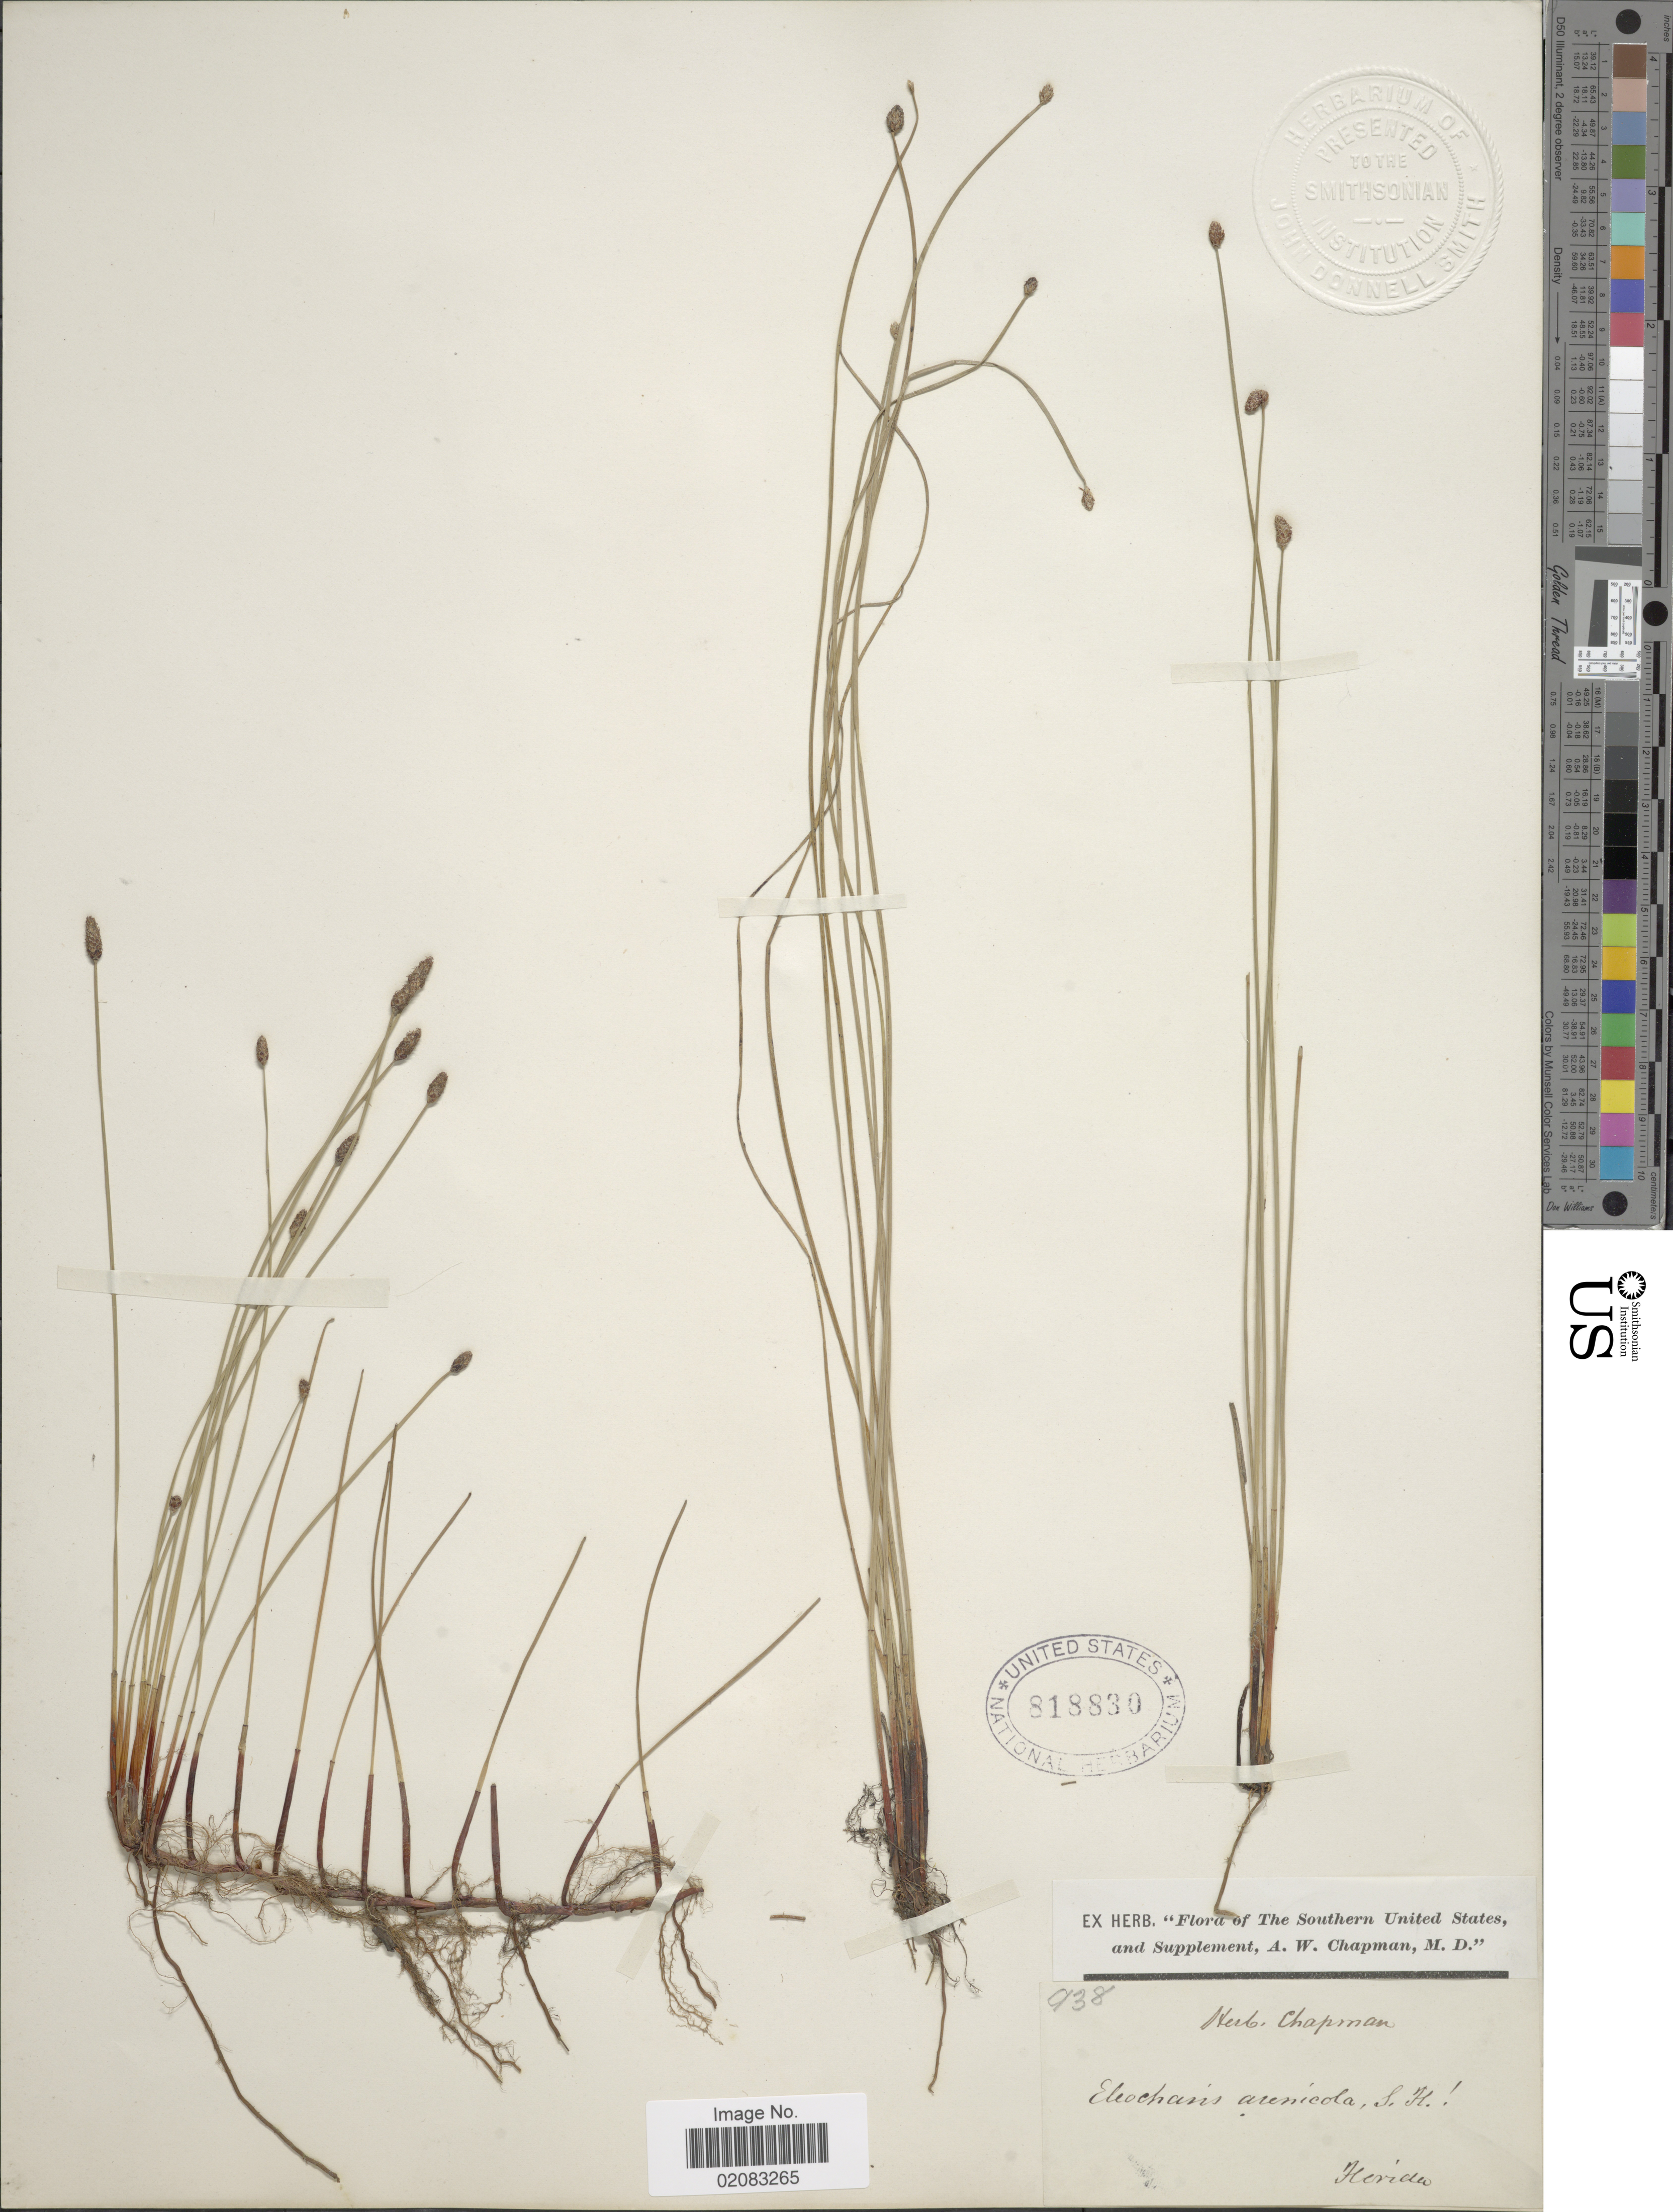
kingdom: Plantae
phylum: Tracheophyta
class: Liliopsida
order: Poales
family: Cyperaceae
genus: Eleocharis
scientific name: Eleocharis montevidensis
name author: Kunth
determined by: Strong, Mark T., (BOT), Smithsonian Institution - National Museum of Natural History (UNITED STATES)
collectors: ex herb. Chapman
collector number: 938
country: United States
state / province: Florida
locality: The Southern United States, and Supplement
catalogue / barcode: US 818830